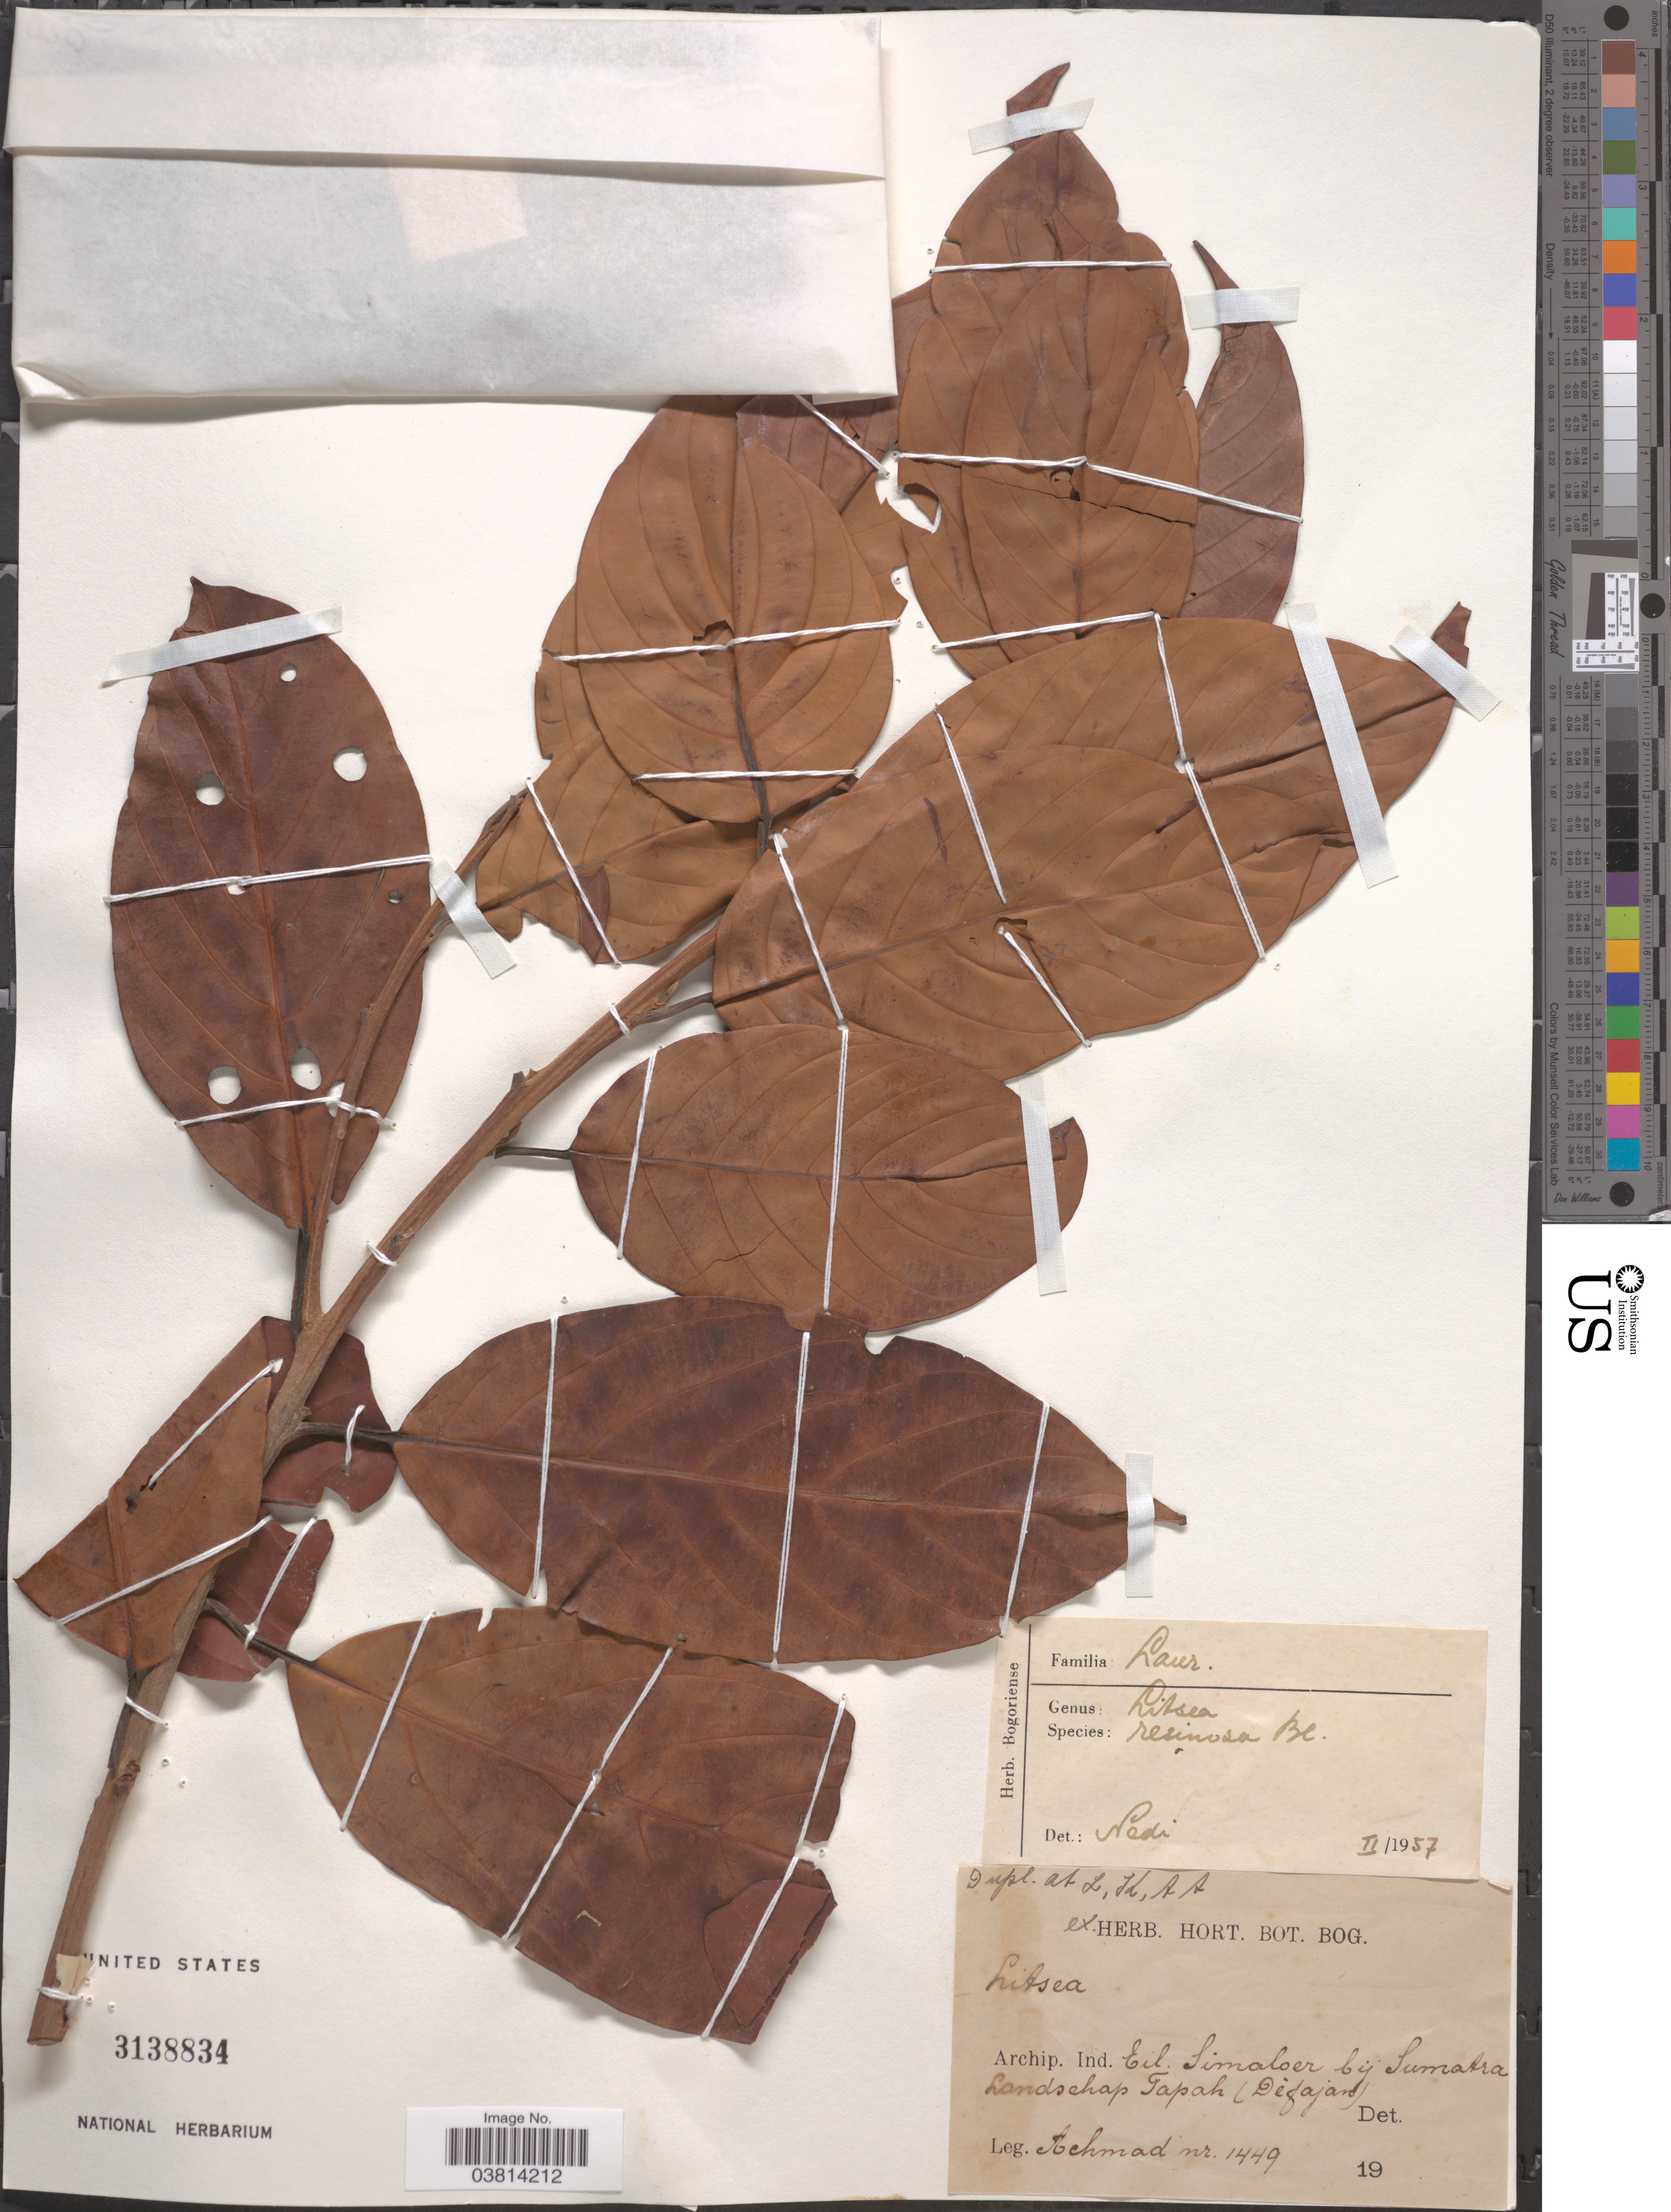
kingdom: Plantae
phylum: Tracheophyta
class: Magnoliopsida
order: Laurales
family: Lauraceae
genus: Litsea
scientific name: Litsea resinosa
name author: Blume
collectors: -- Achmad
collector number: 1449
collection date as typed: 19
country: Indonesia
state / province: Sumatra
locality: Archip. Ind. Eil. Simaloer bij Sumatra. Landschap Tapah (Dèfajan).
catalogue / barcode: US 3138834